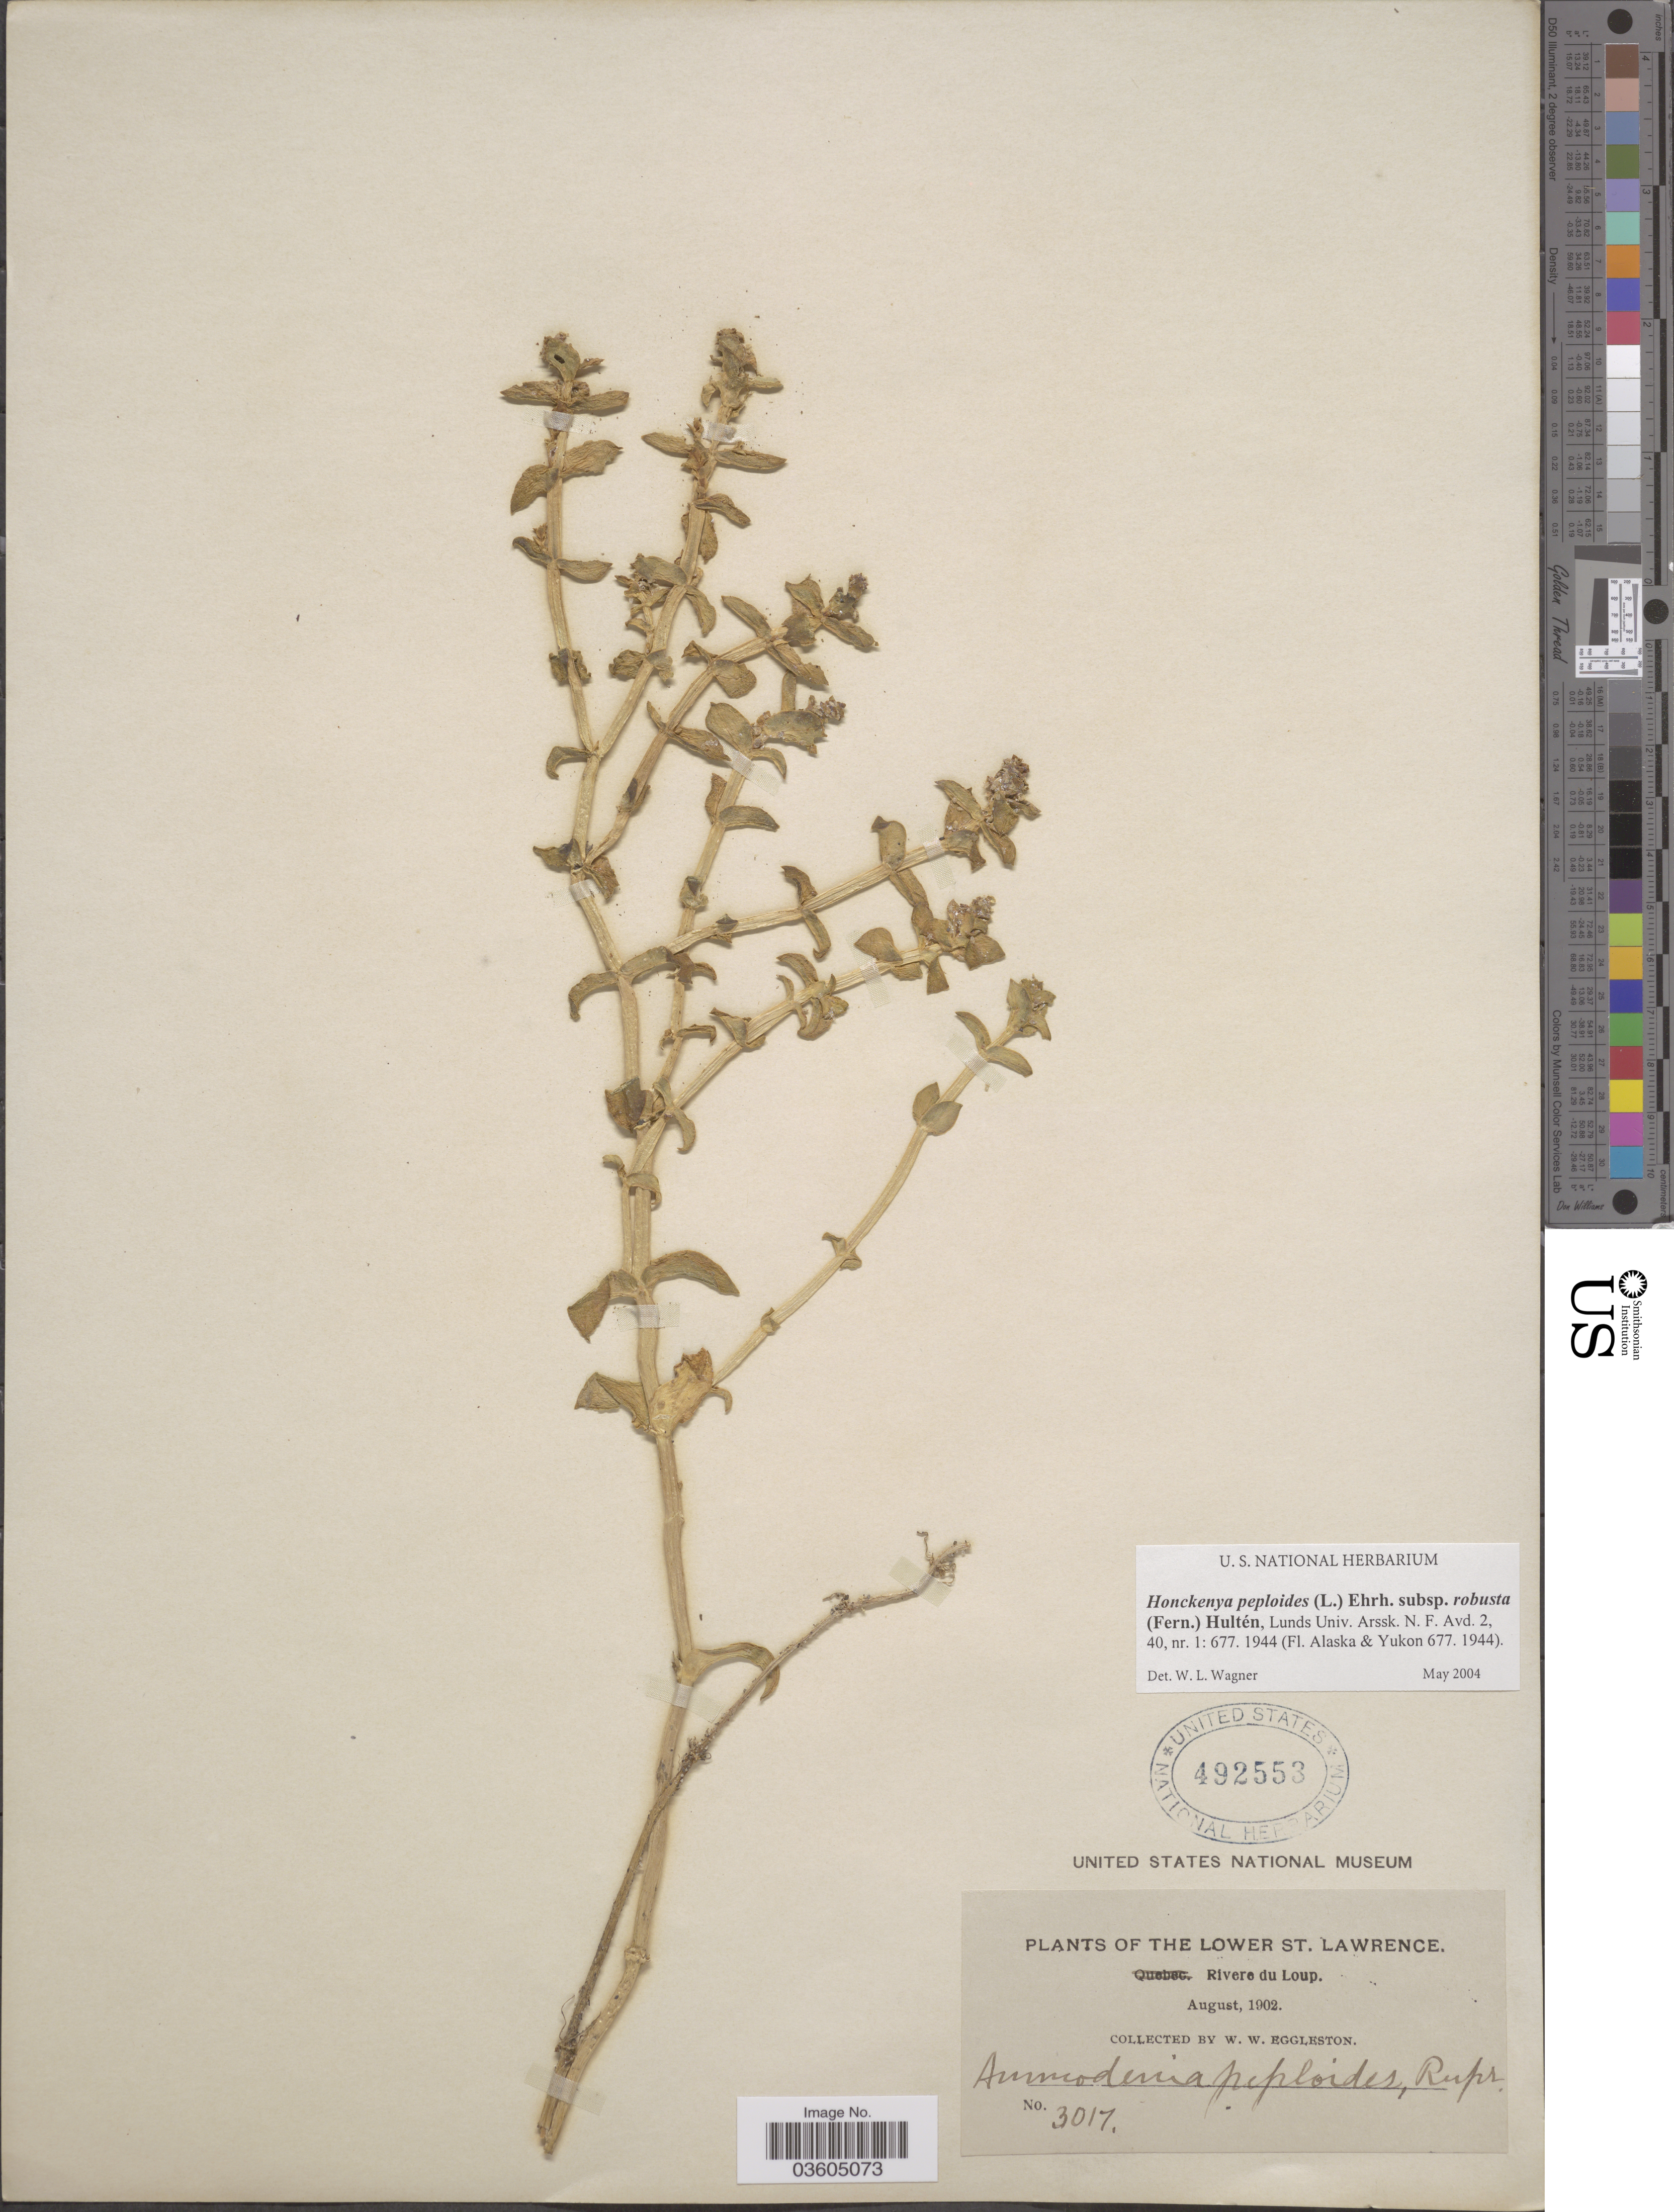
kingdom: Plantae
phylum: Tracheophyta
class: Magnoliopsida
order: Caryophyllales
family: Caryophyllaceae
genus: Honckenya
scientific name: Honckenya peploides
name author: (L.) Ehrh.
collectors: W. W. Eggleston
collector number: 3017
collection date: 1902-08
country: Canada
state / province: Quebec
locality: The Lower St. Lawrence. Rivere du Loup.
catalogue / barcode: US 492553